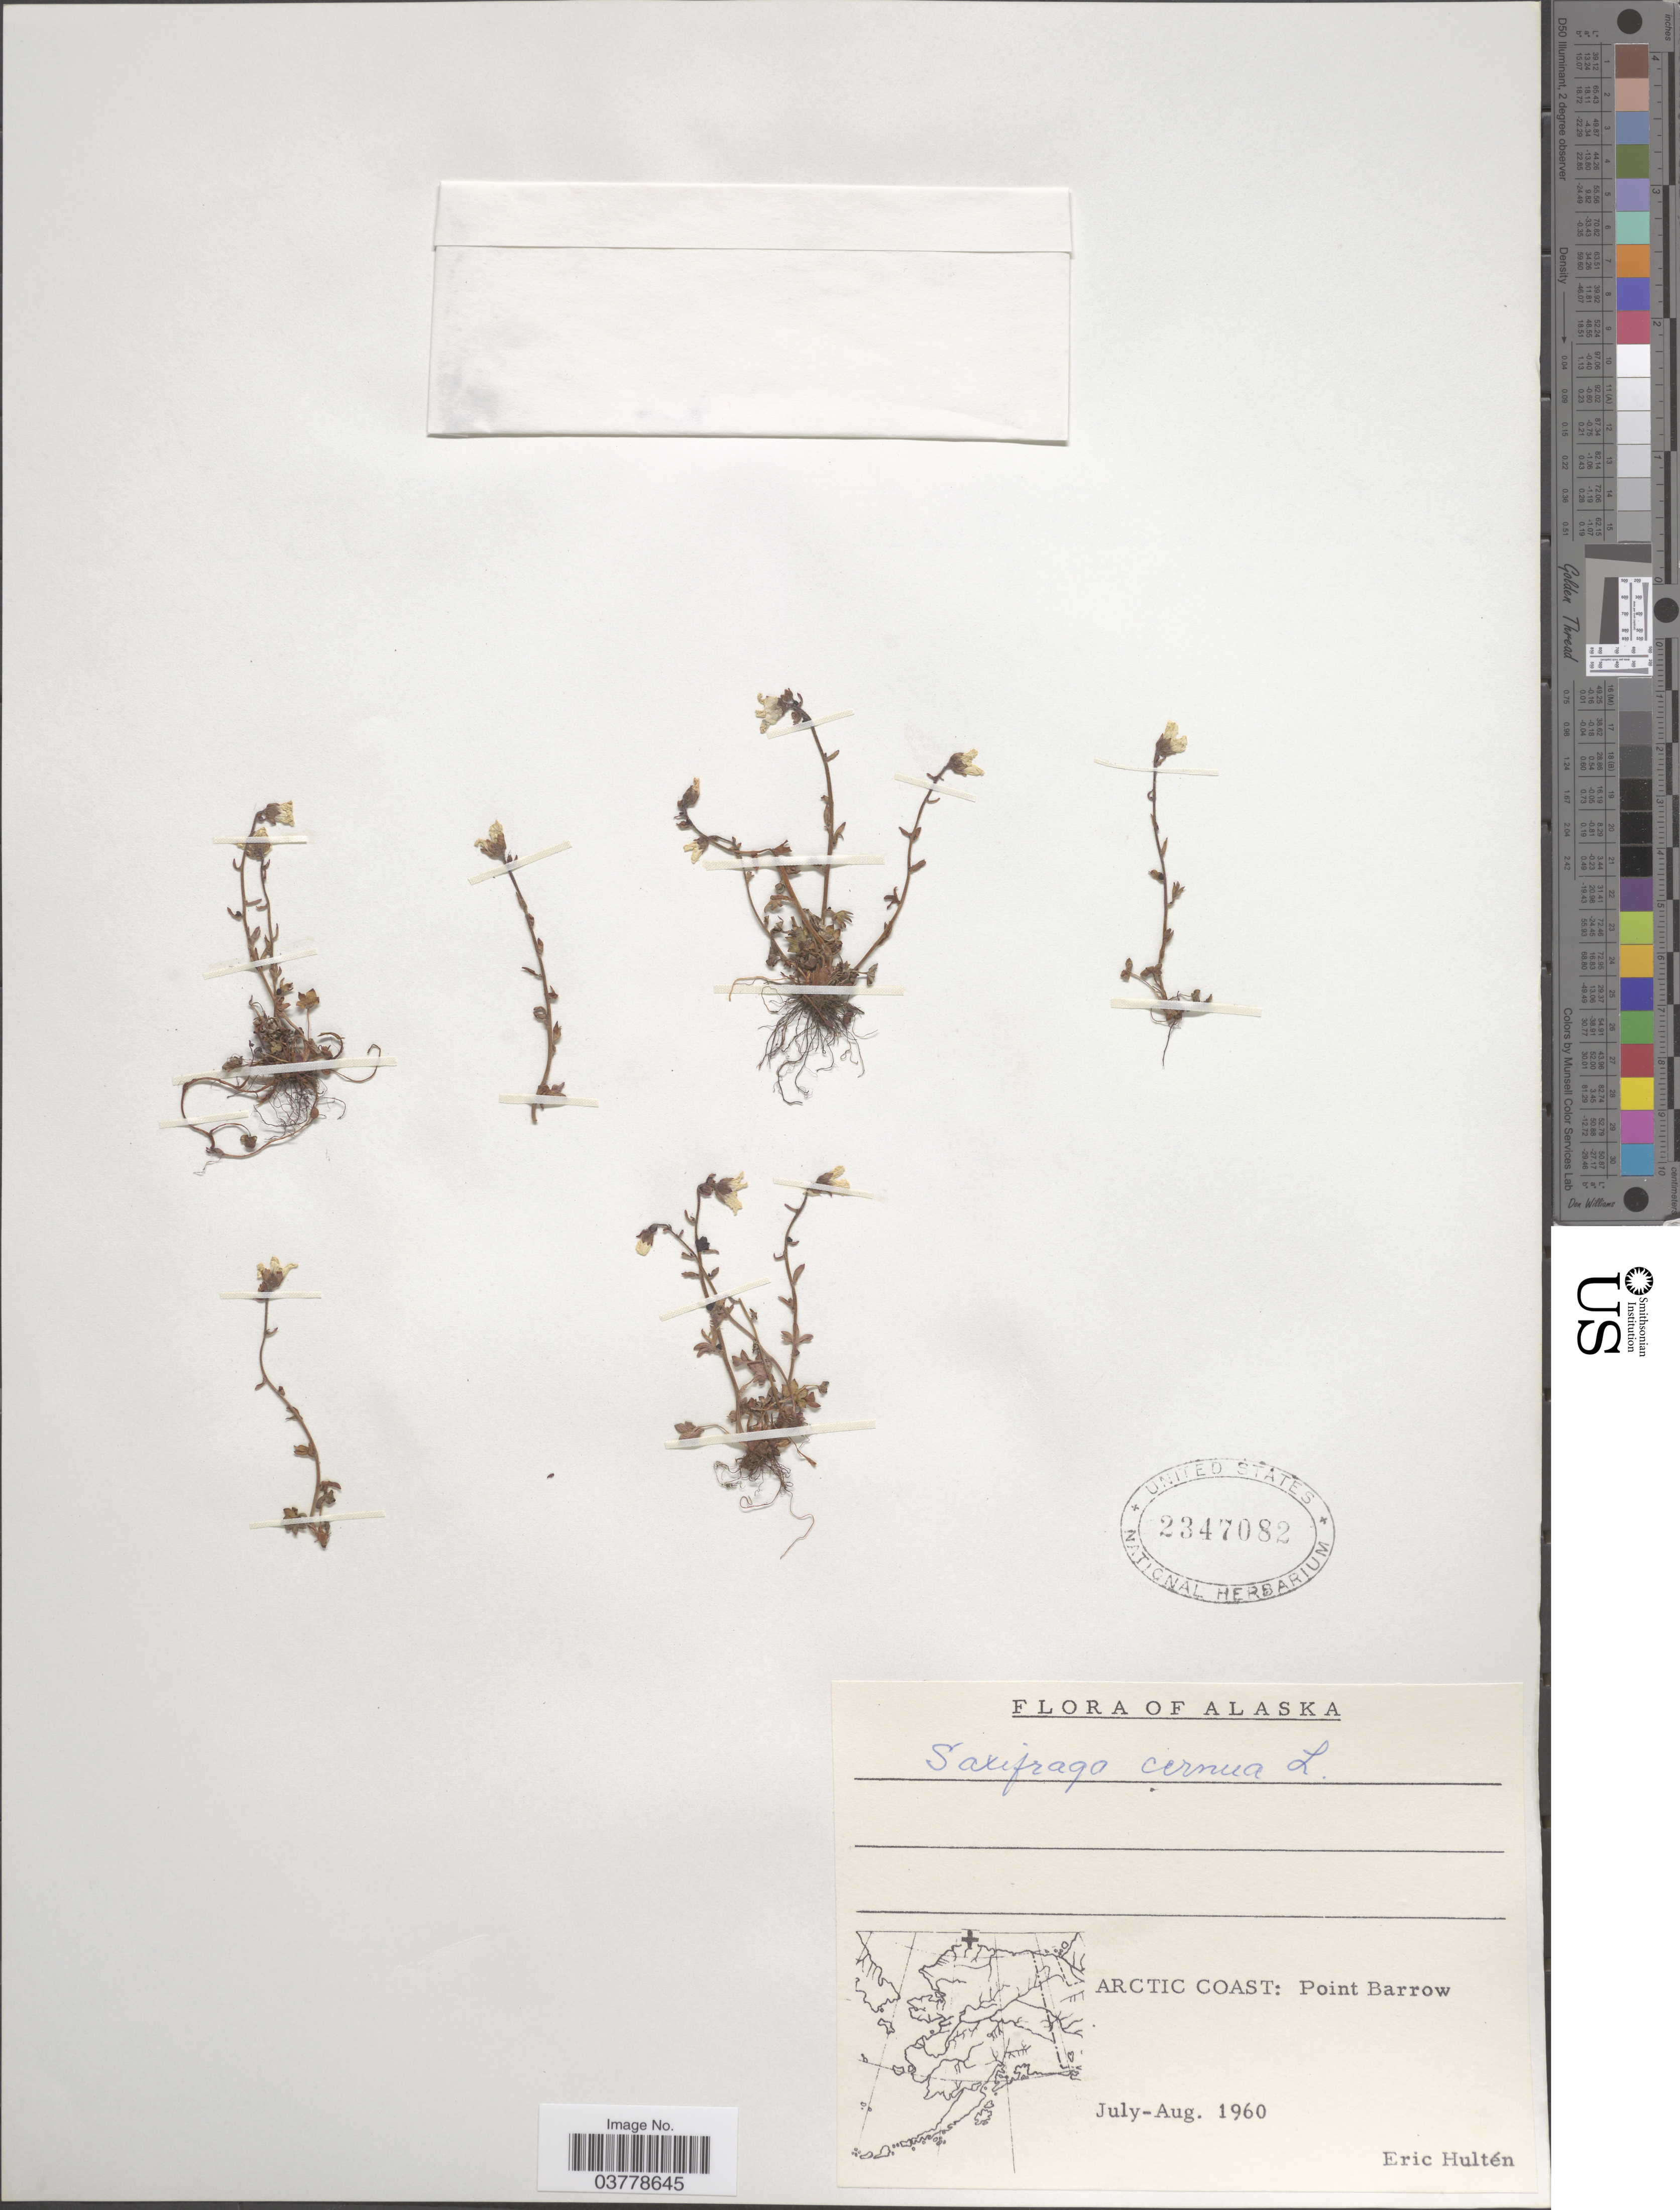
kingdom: Plantae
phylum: Tracheophyta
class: Magnoliopsida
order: Saxifragales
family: Saxifragaceae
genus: Saxifraga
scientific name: Saxifraga cernua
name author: L.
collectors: E. G. Hultén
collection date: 1960-07/1960-08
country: United States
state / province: Alaska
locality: Arctic Coast: Point Barrow.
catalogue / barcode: US 2347082